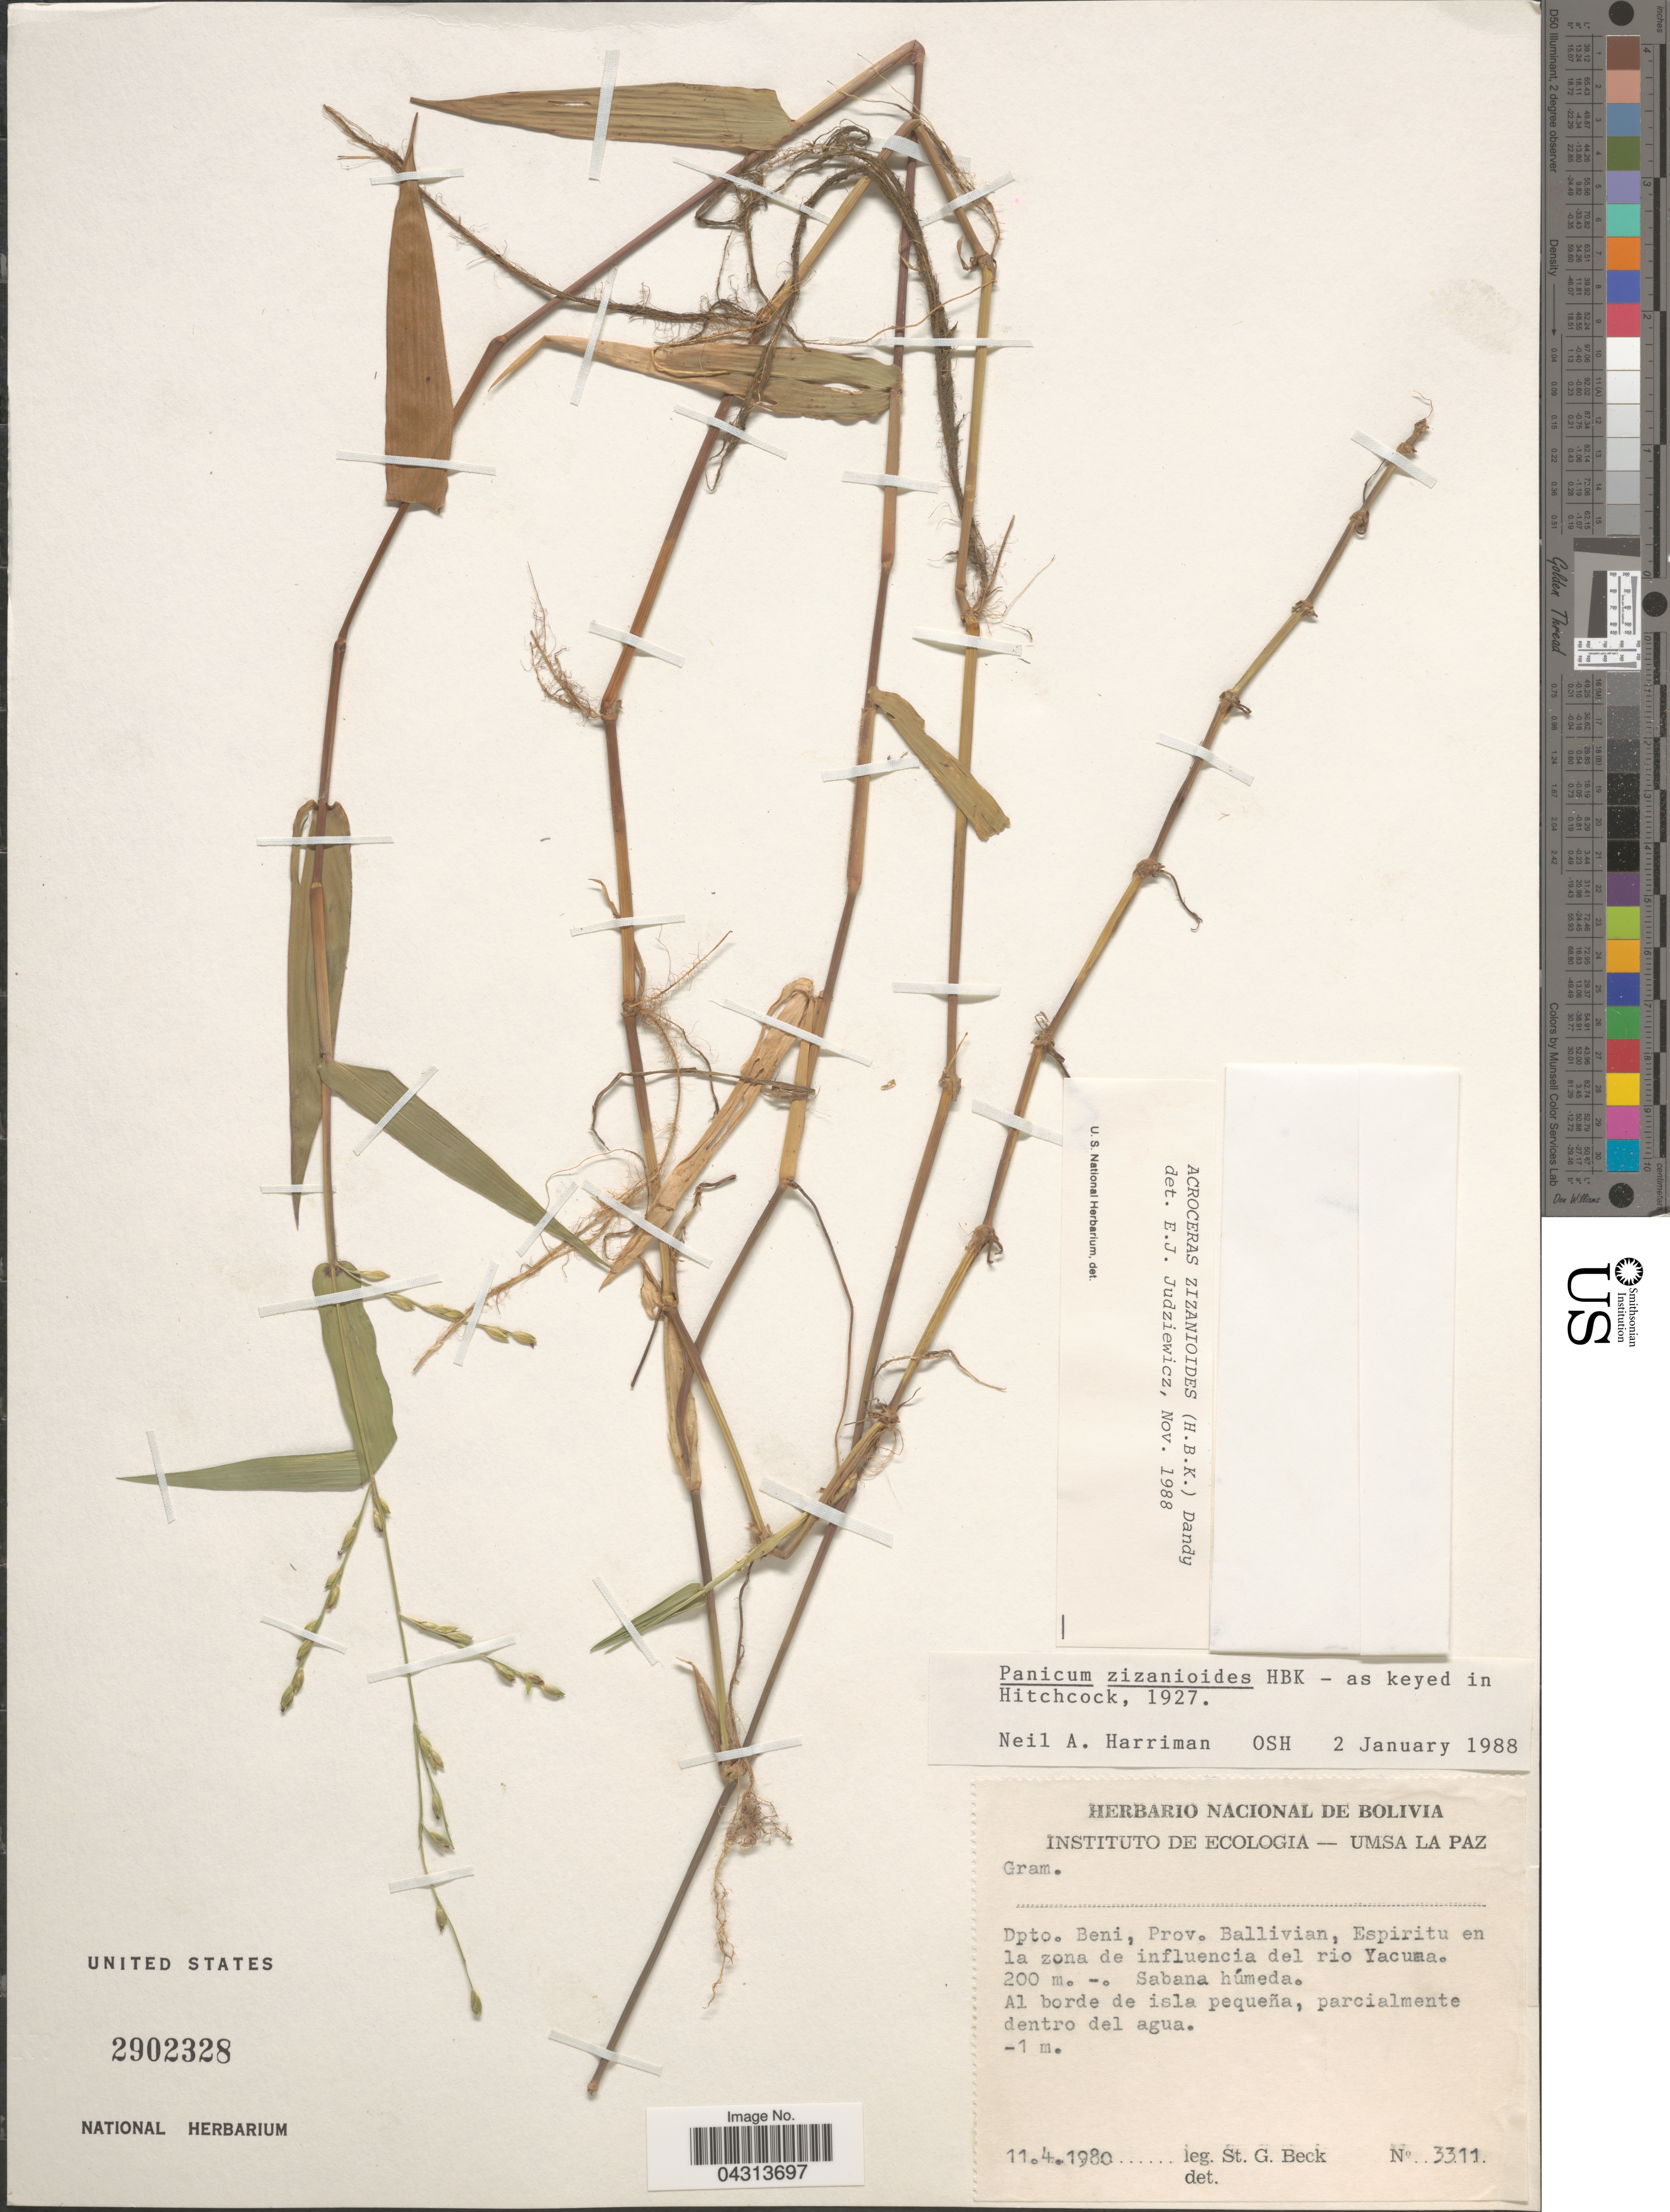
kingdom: Plantae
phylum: Tracheophyta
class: Liliopsida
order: Poales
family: Poaceae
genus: Acroceras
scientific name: Acroceras zizanioides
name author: (Kunth) Dandy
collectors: S. G. Beck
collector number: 3311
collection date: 1980-04-11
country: Bolivia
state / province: Beni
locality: Dpto. Beni, Prov. Ballivian, Espiritu en la zona de influencia del rio Yacuma.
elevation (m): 200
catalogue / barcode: US 2902328